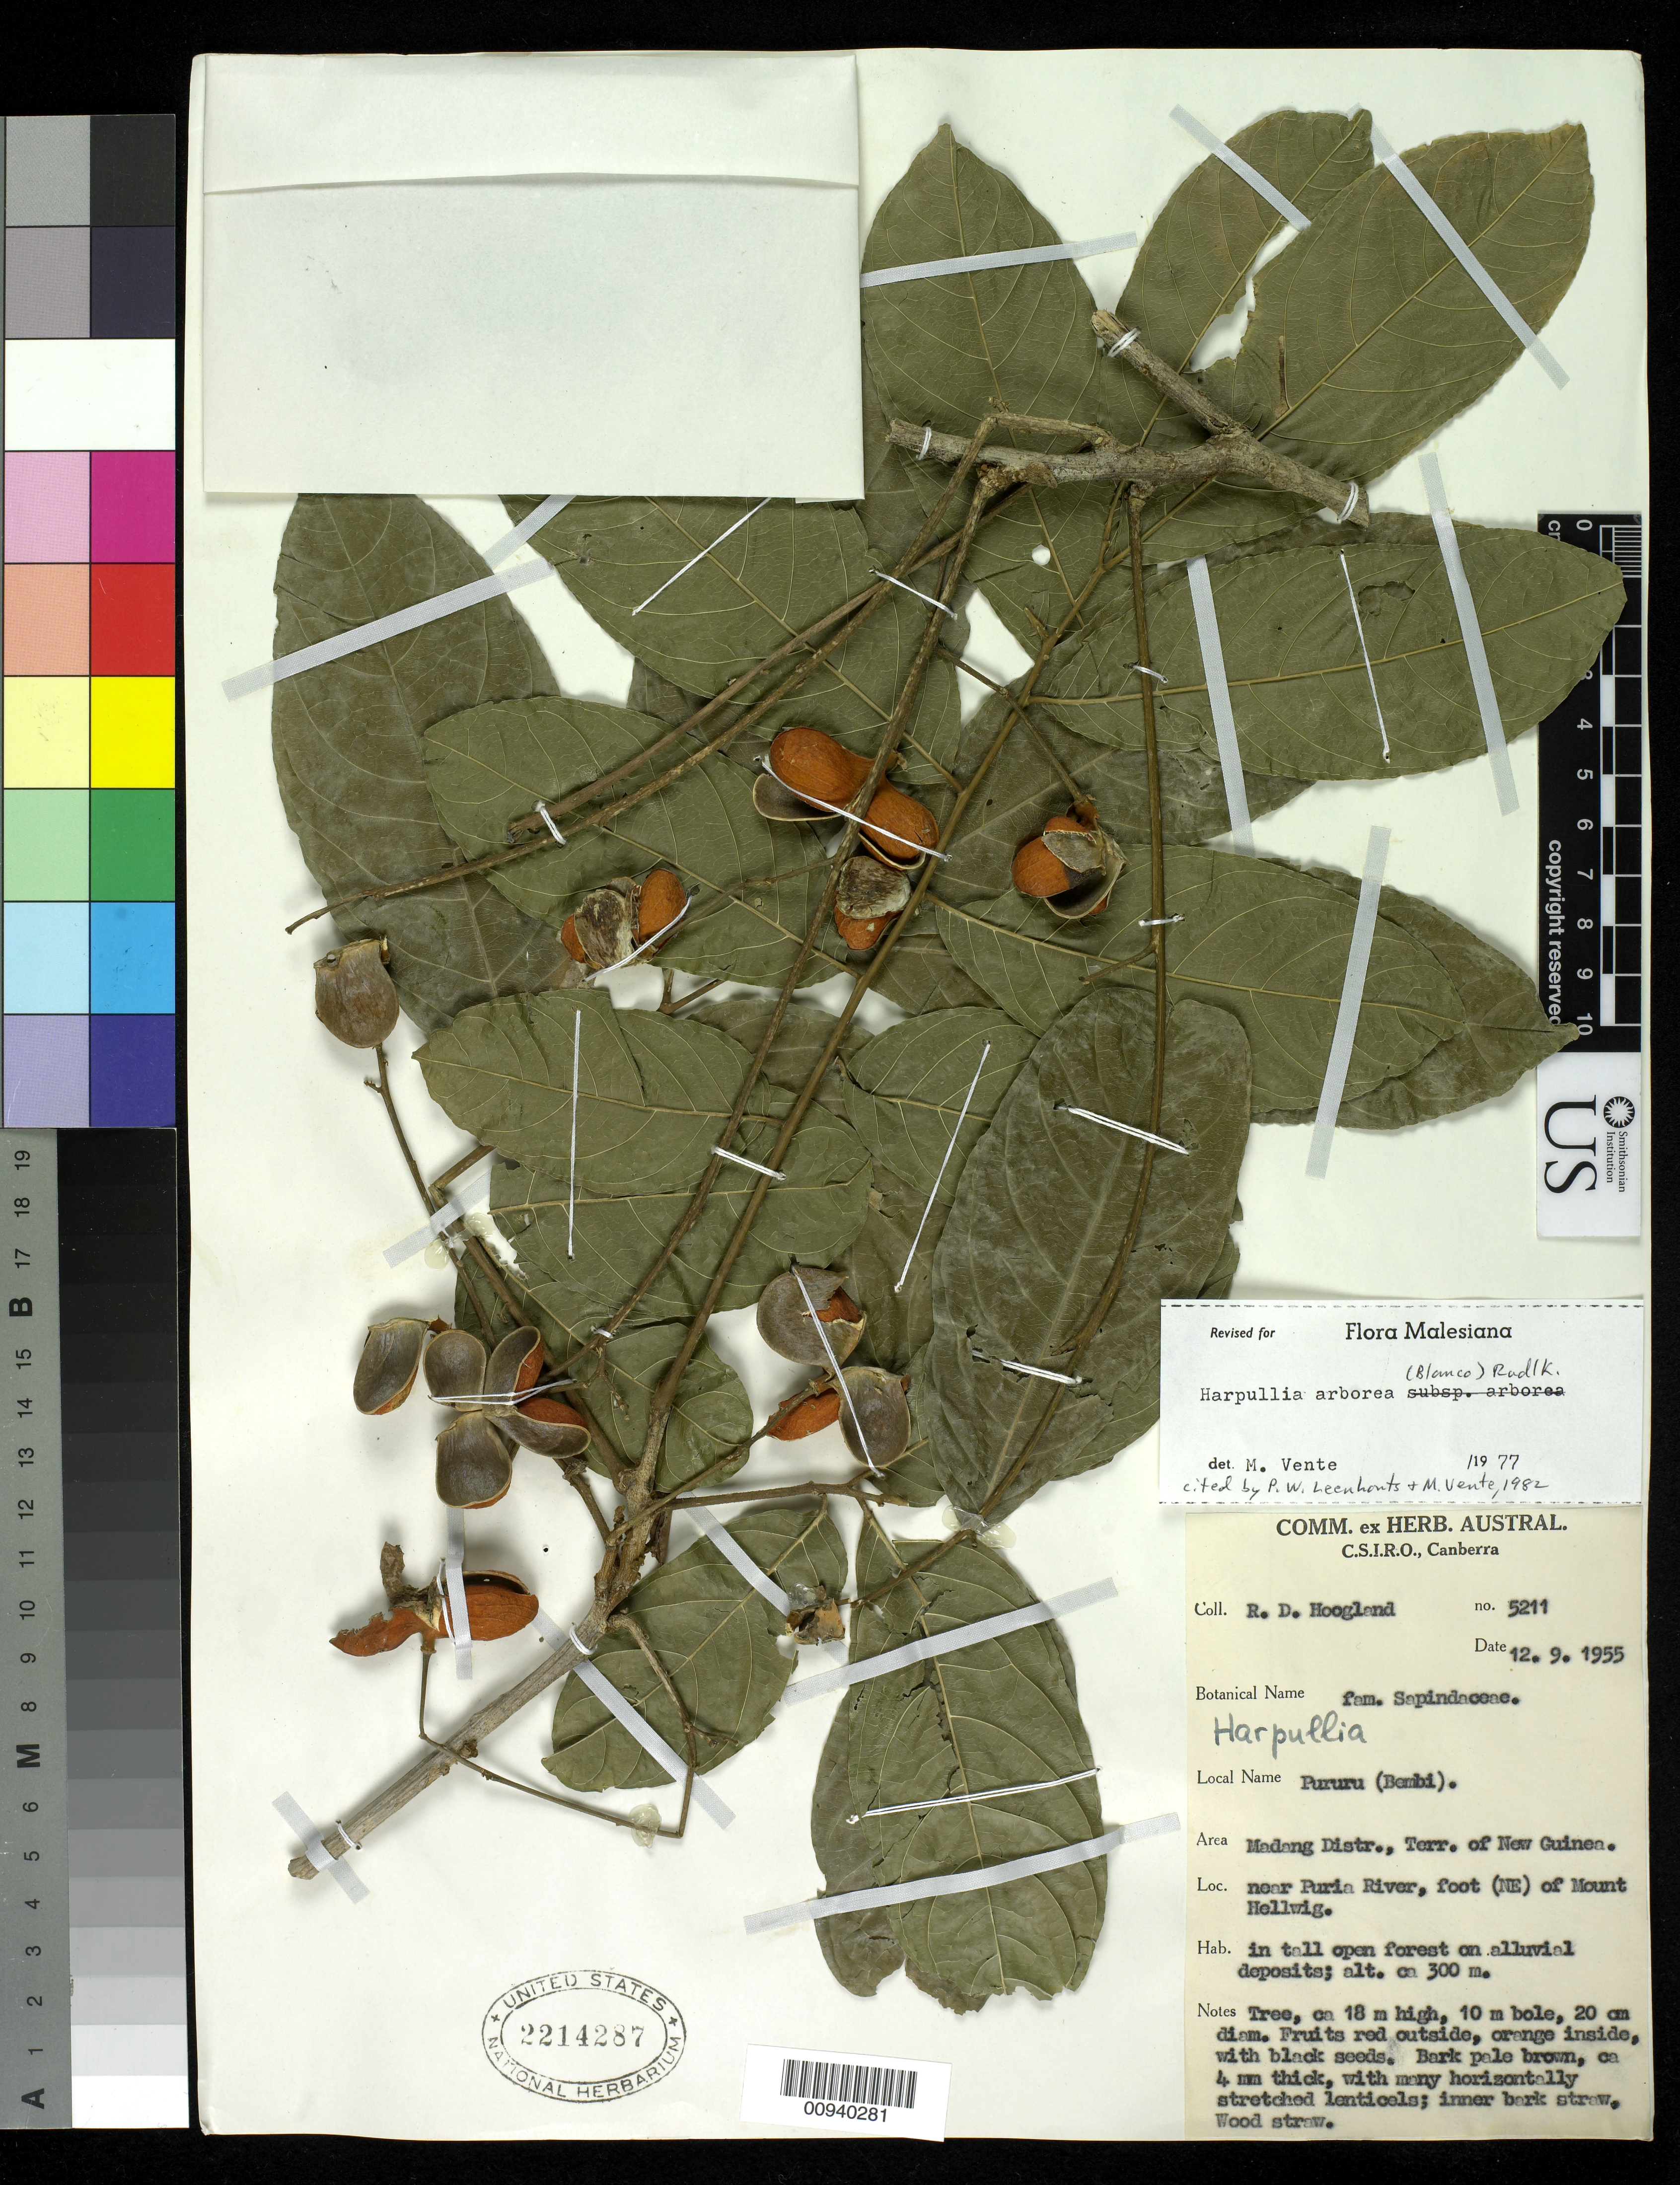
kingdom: Plantae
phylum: Tracheophyta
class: Magnoliopsida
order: Sapindales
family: Sapindaceae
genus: Harpullia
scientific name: Harpullia arborea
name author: (Blanco) Radlk.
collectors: R. D. Hoogland & R. D. Hoogland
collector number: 5211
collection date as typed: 12 Sep 1955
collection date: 1955-09-12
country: Papua New Guinea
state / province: Madang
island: New Guinea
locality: Near Purin River, foot (NE) of Mount Hellwig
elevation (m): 300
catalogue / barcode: US 2214287